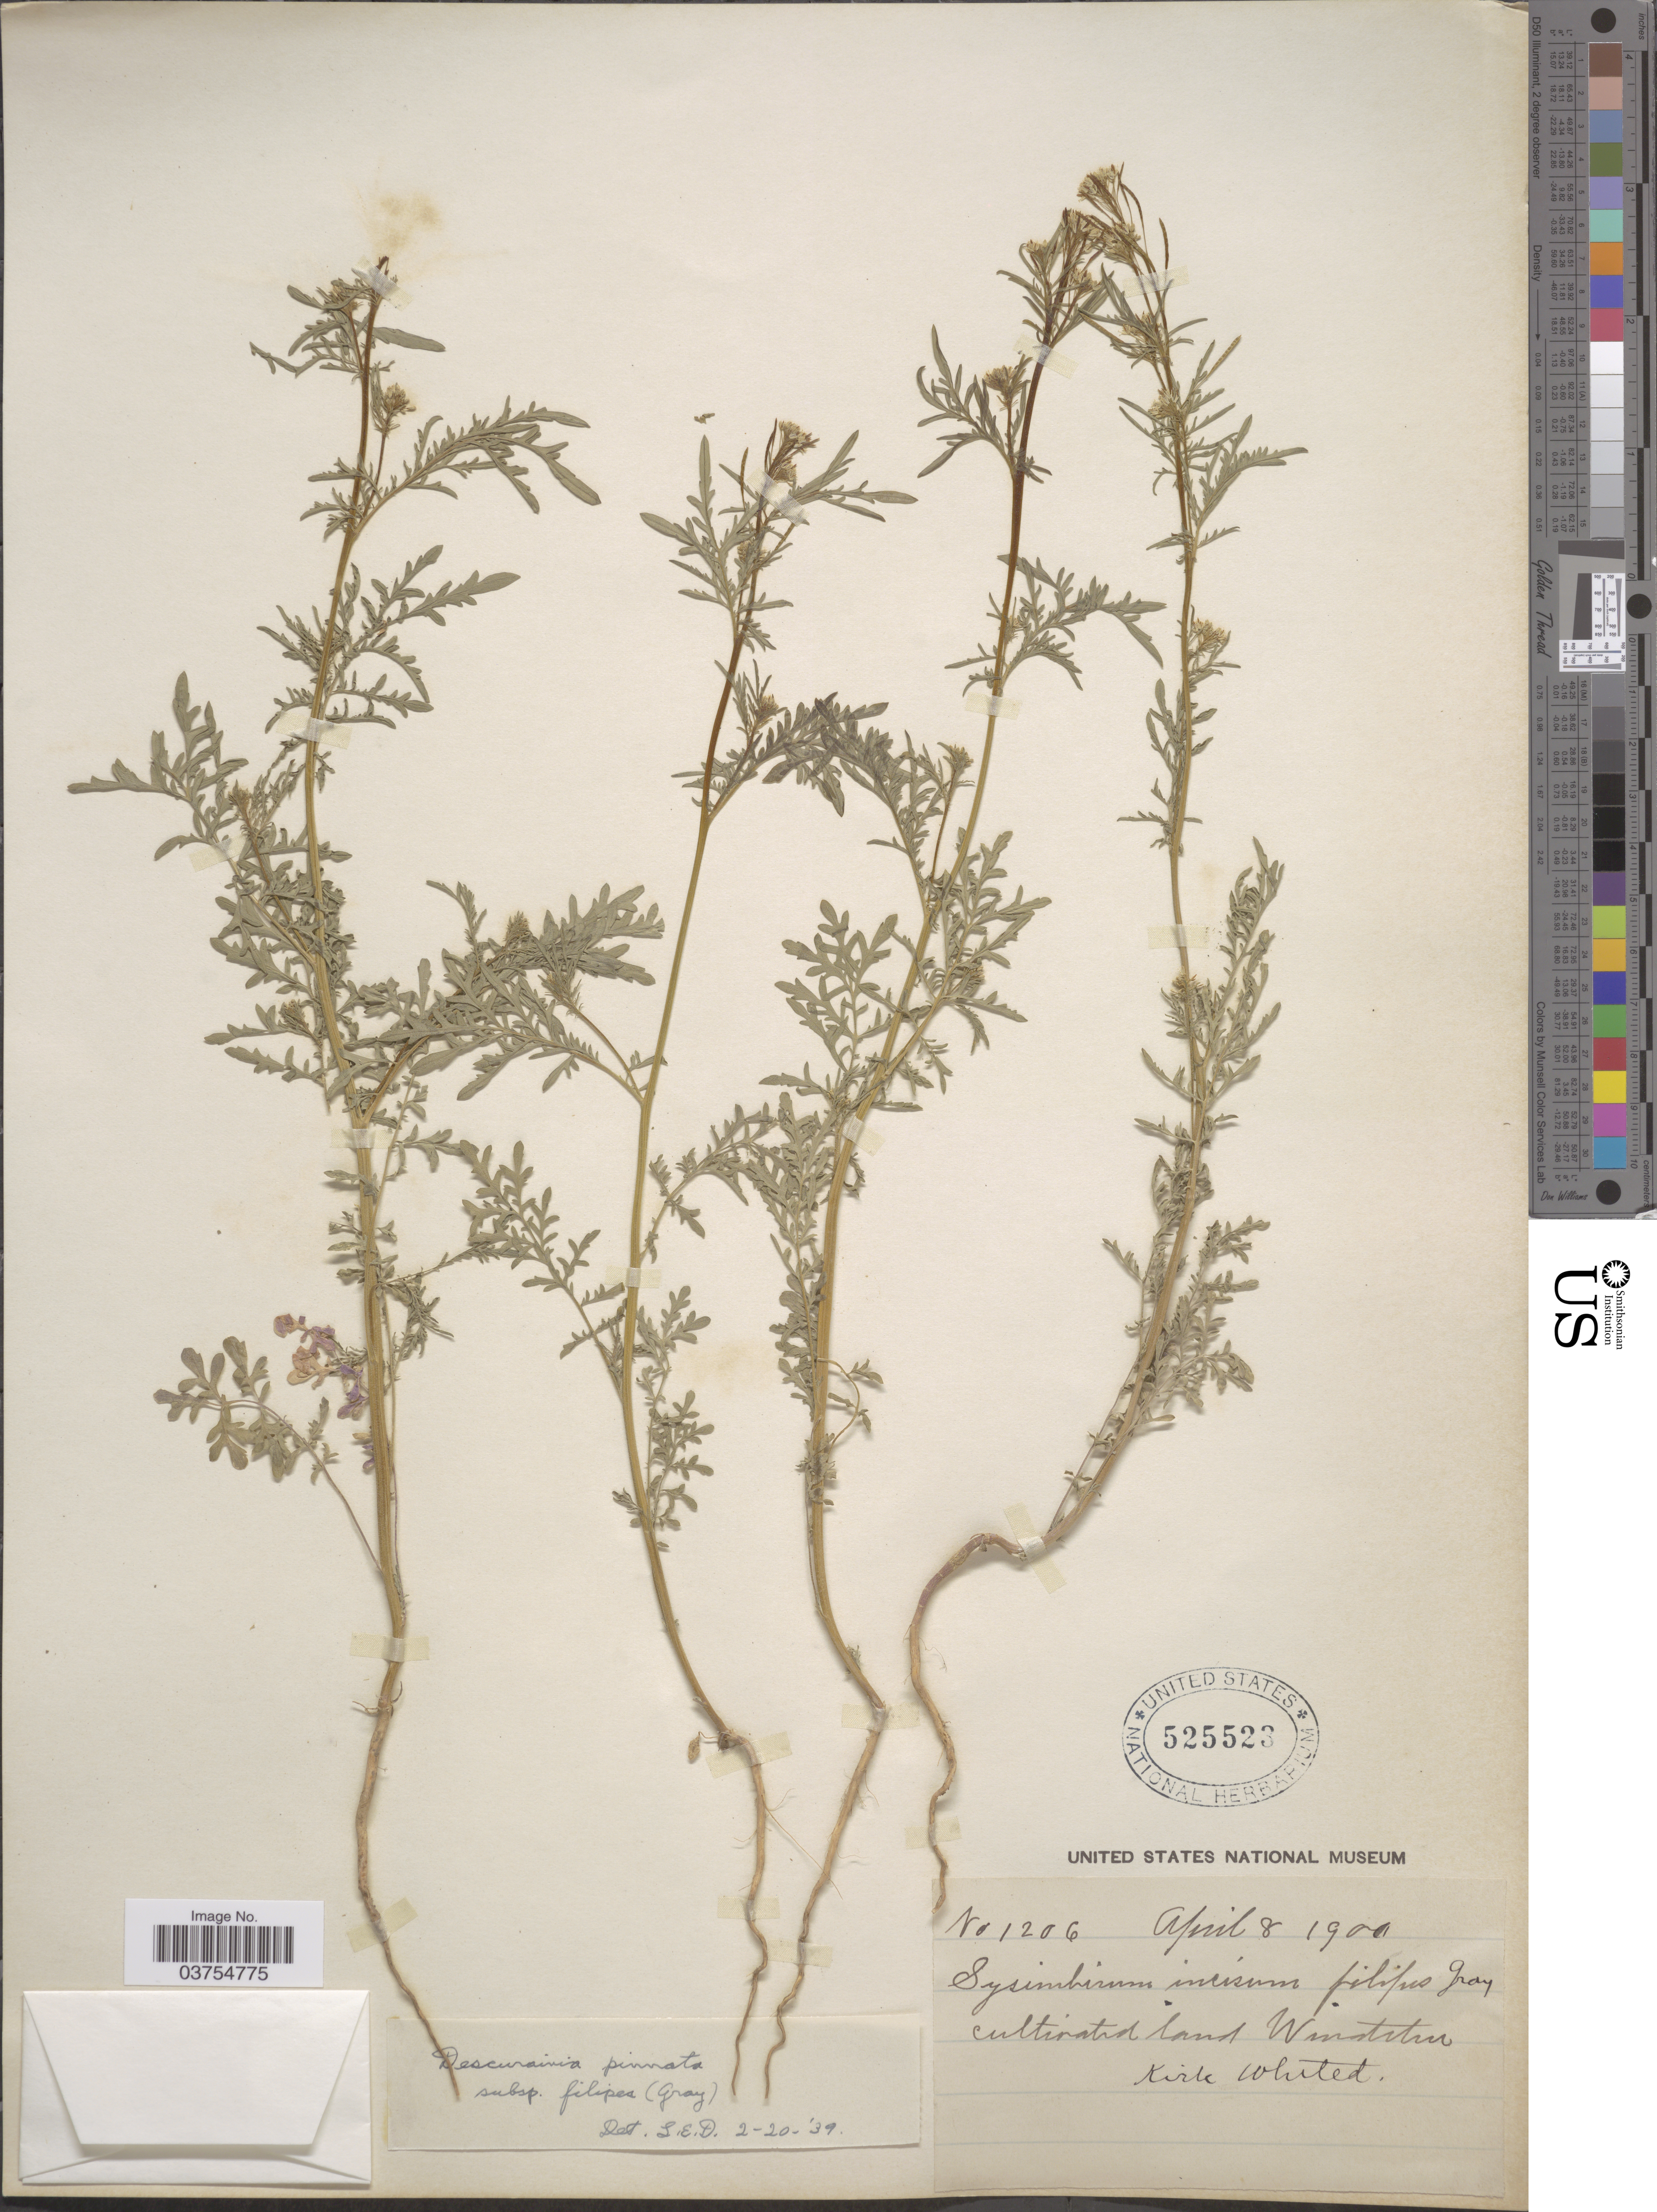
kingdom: Plantae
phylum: Tracheophyta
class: Magnoliopsida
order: Brassicales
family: Brassicaceae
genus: Descurainia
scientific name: Descurainia pinnata subsp. filipes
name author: (A. Gray) Detling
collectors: K. Whited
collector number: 1206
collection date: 1900-04-08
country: United States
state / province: Washington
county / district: Chelan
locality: Wenatchee.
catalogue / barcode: US 525523